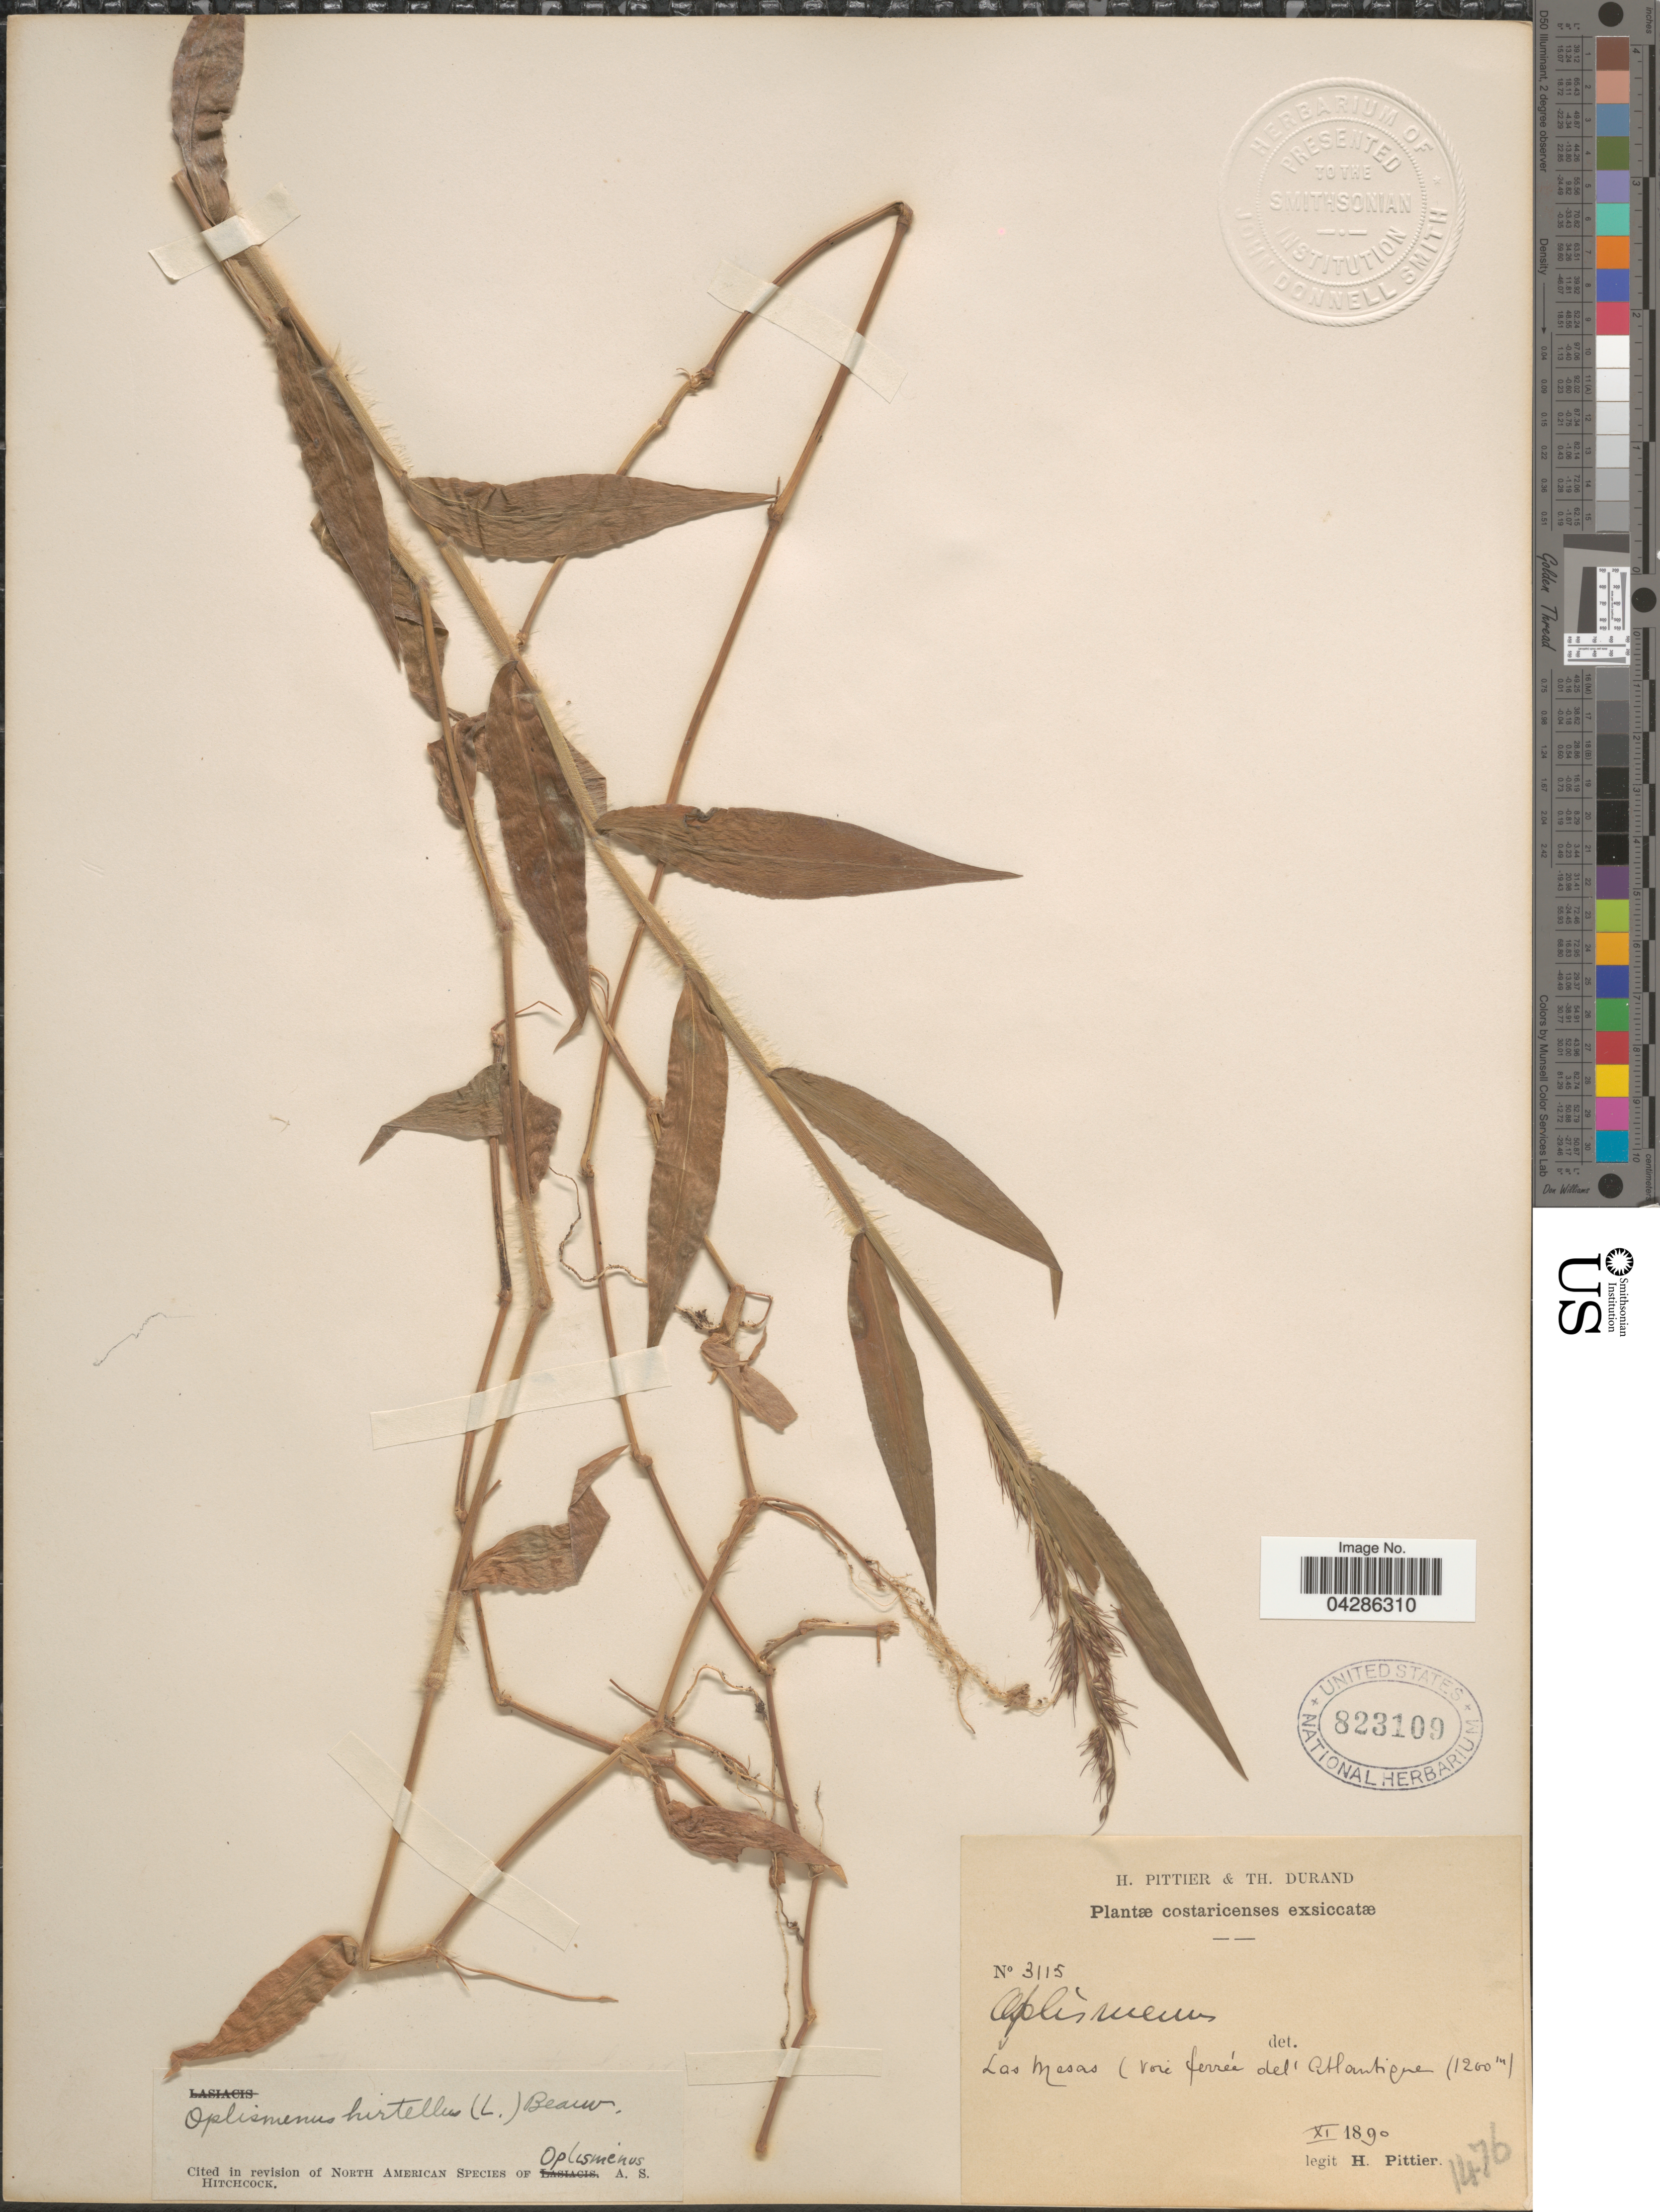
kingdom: Plantae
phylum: Tracheophyta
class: Liliopsida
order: Poales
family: Poaceae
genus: Oplismenus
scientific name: Oplismenus hirtellus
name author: (L.) P. Beauv.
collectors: H. F. Pittier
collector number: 3115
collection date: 1890-11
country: Costa Rica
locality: Las Mesas (voie ferrée del' Atlantique).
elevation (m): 1200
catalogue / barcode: US 823109